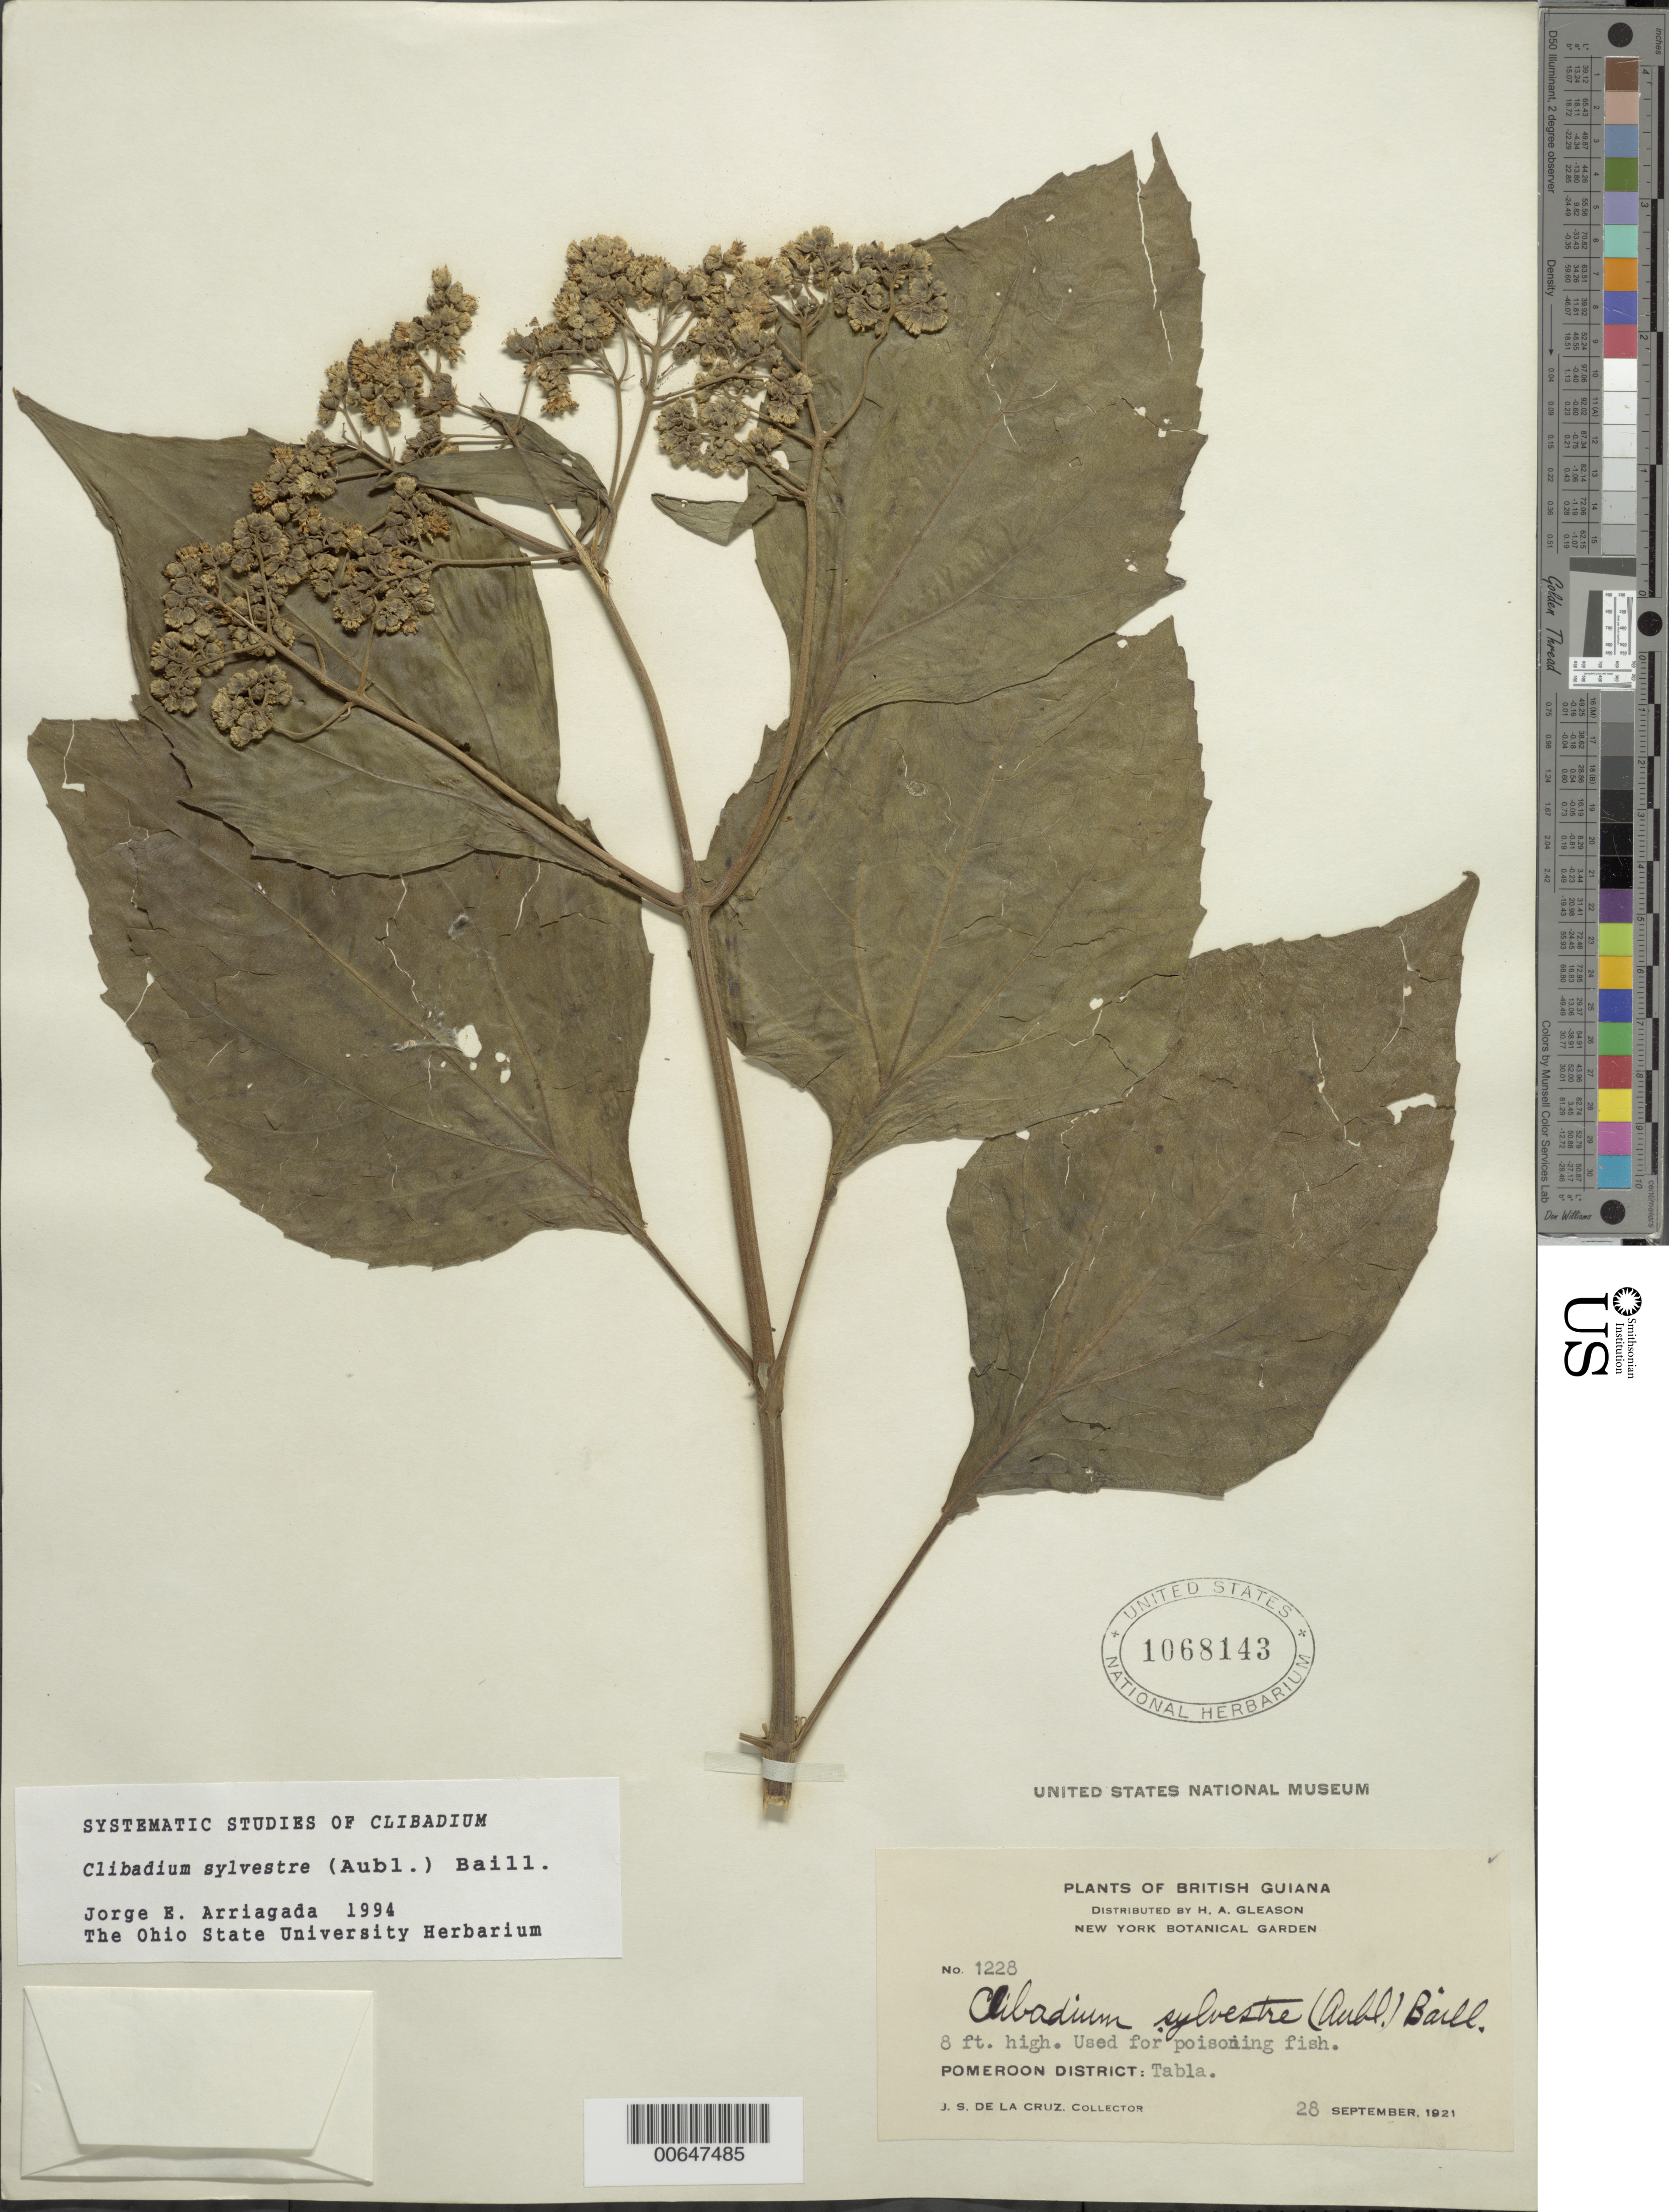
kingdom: Plantae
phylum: Tracheophyta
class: Magnoliopsida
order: Asterales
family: Asteraceae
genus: Clibadium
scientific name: Clibadium sylvestre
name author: (Aubl.) Baill.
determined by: Arriagada, J. E.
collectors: J. S. de la Cruz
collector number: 1228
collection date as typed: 28-Sep-21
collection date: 1921-09-28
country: Guyana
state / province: Barima-Waini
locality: Tabla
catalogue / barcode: US 1068143-2